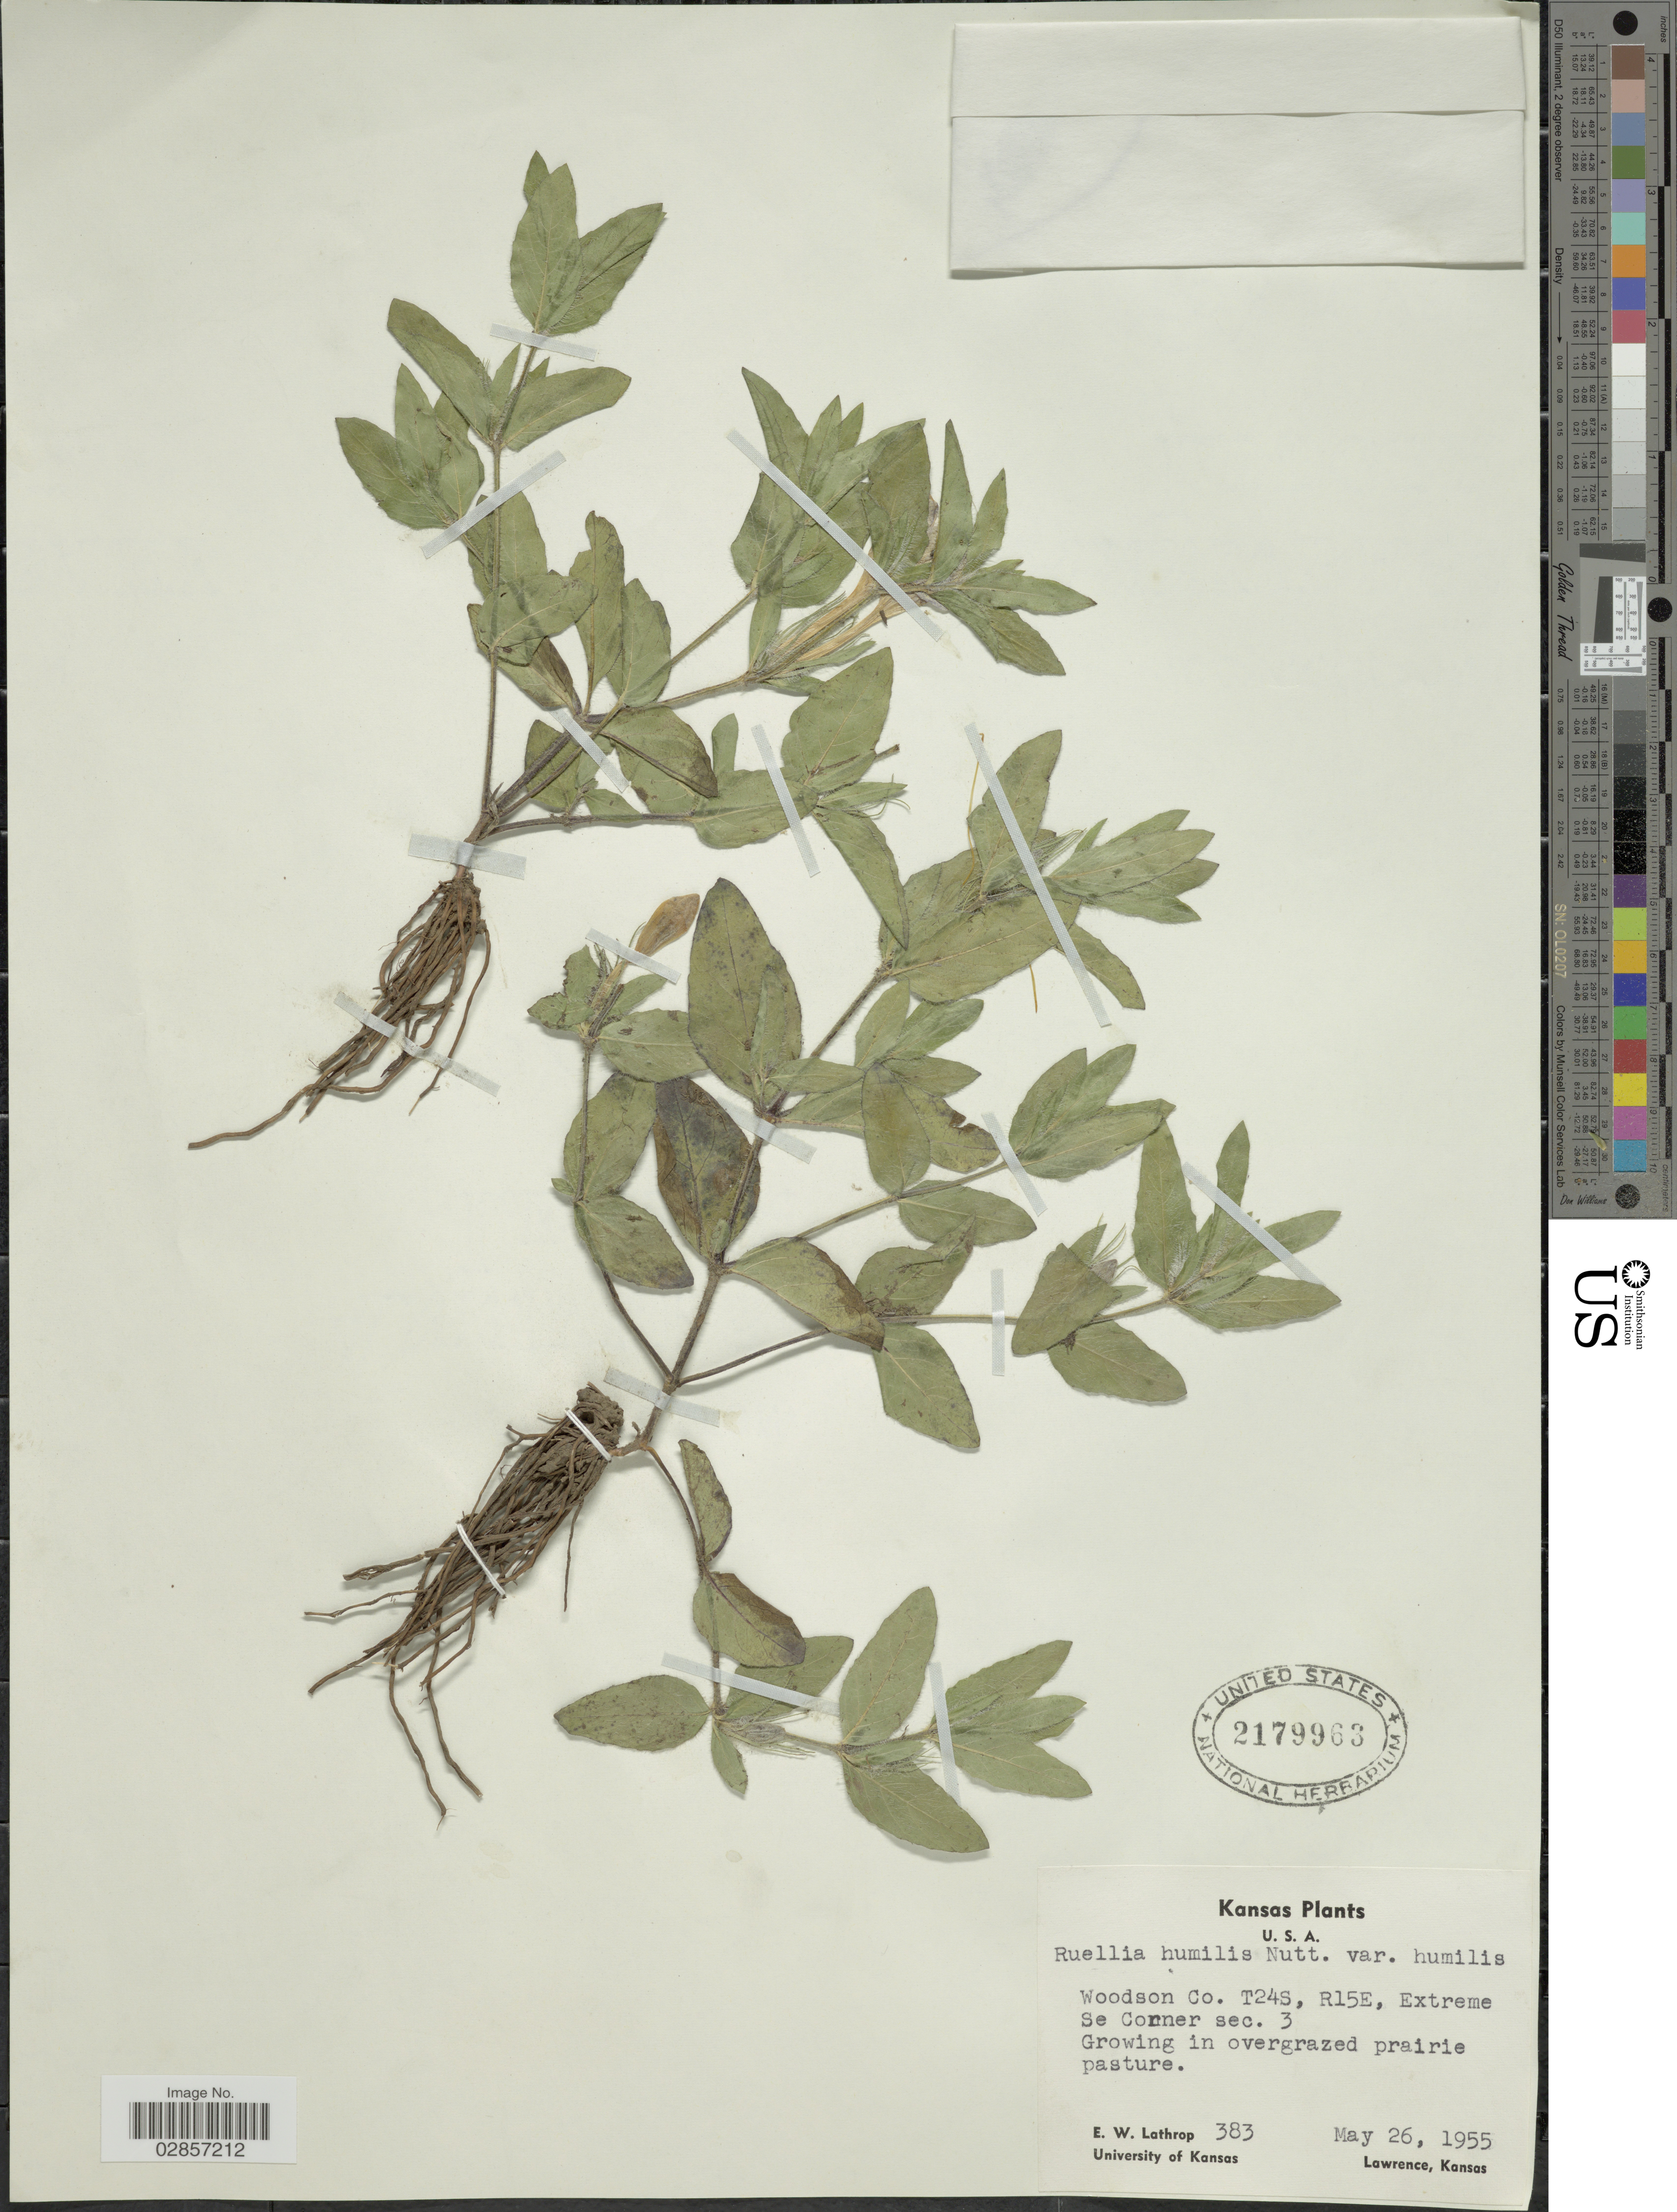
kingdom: Plantae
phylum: Tracheophyta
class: Magnoliopsida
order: Lamiales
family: Acanthaceae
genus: Ruellia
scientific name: Ruellia humilis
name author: Nutt.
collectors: E. W. Lathrop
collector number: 383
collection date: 1955-05-26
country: United States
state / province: Kansas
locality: Woodson Co., T24S, R15E, Extreme Se Corner sec. 3.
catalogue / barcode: US 2179963